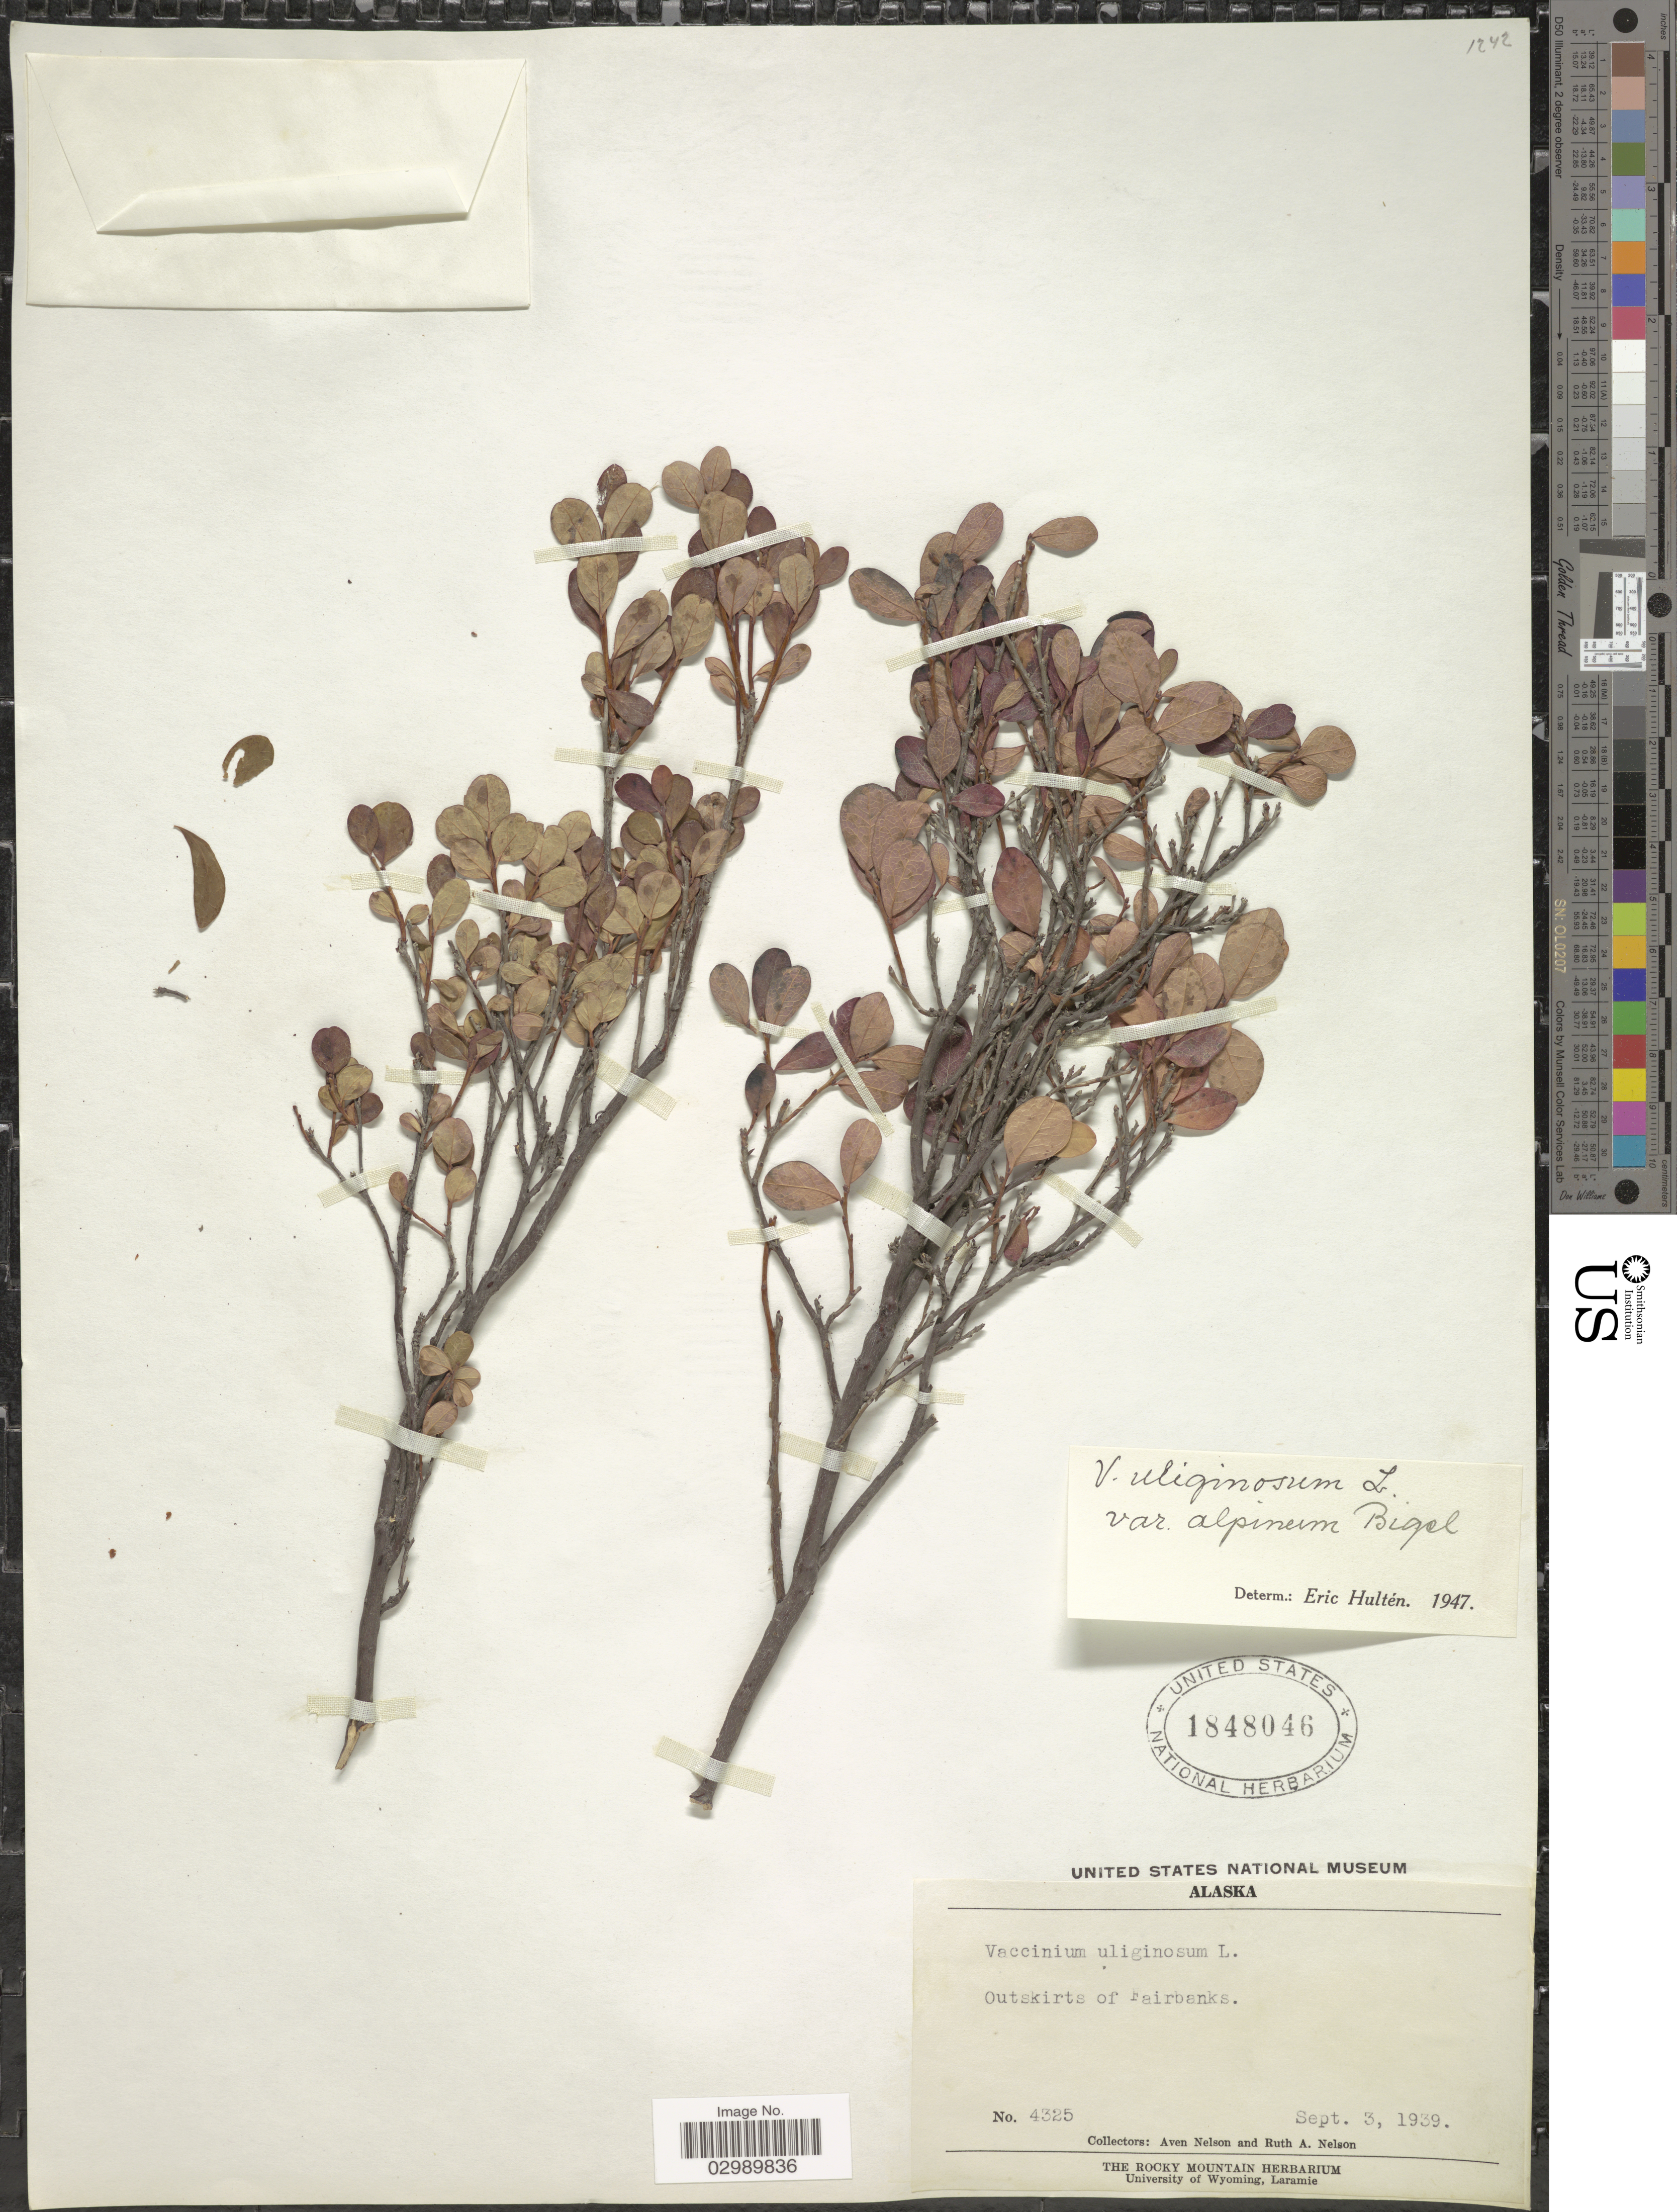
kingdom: Plantae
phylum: Tracheophyta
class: Magnoliopsida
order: Ericales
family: Ericaceae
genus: Vaccinium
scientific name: Vaccinium uliginosum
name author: L.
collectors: A. Nelson & R. A. Nelson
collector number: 4325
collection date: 1939-09-03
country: United States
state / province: Alaska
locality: Outskirts of Fairbanks.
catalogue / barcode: US 1848046